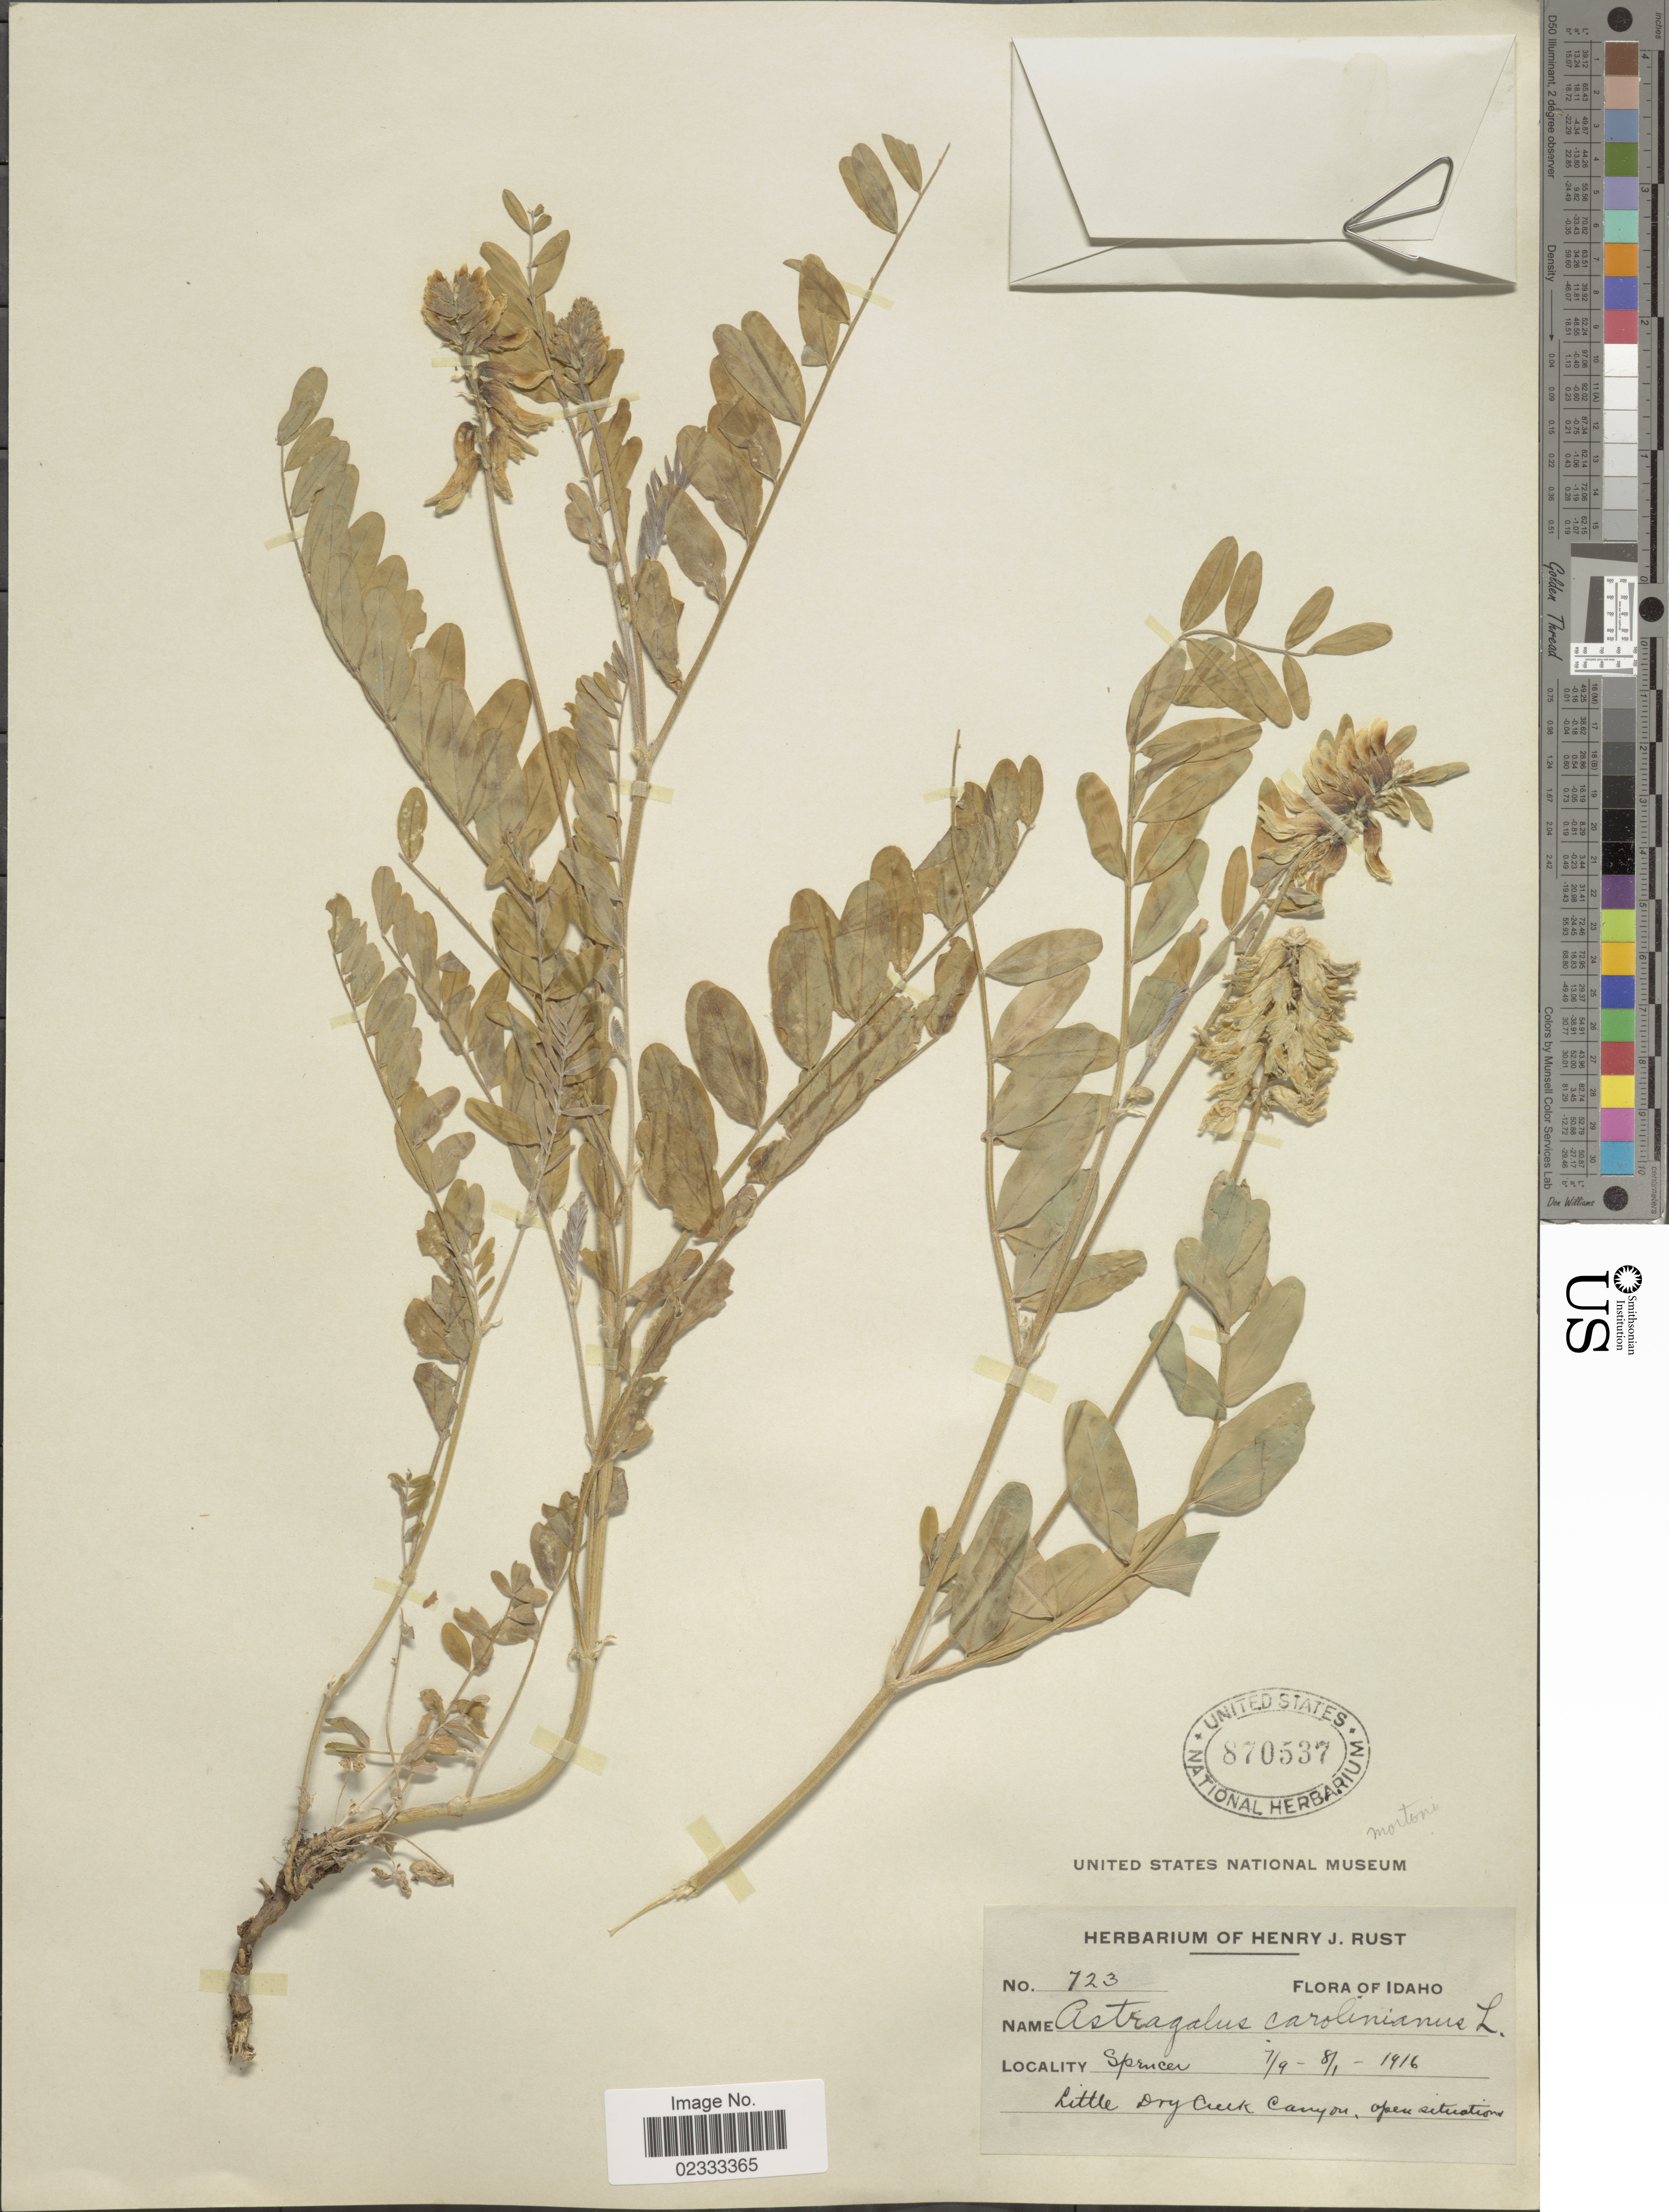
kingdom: Plantae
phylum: Tracheophyta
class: Magnoliopsida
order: Fabales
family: Fabaceae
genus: Astragalus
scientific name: Astragalus mortonii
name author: Nutt.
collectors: H. J. Rust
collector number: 723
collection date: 1916-07-09/1916-08-01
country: United States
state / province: Idaho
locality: Sprucer, Little Dry Creek Canyon, open situations.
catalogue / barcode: US 870537